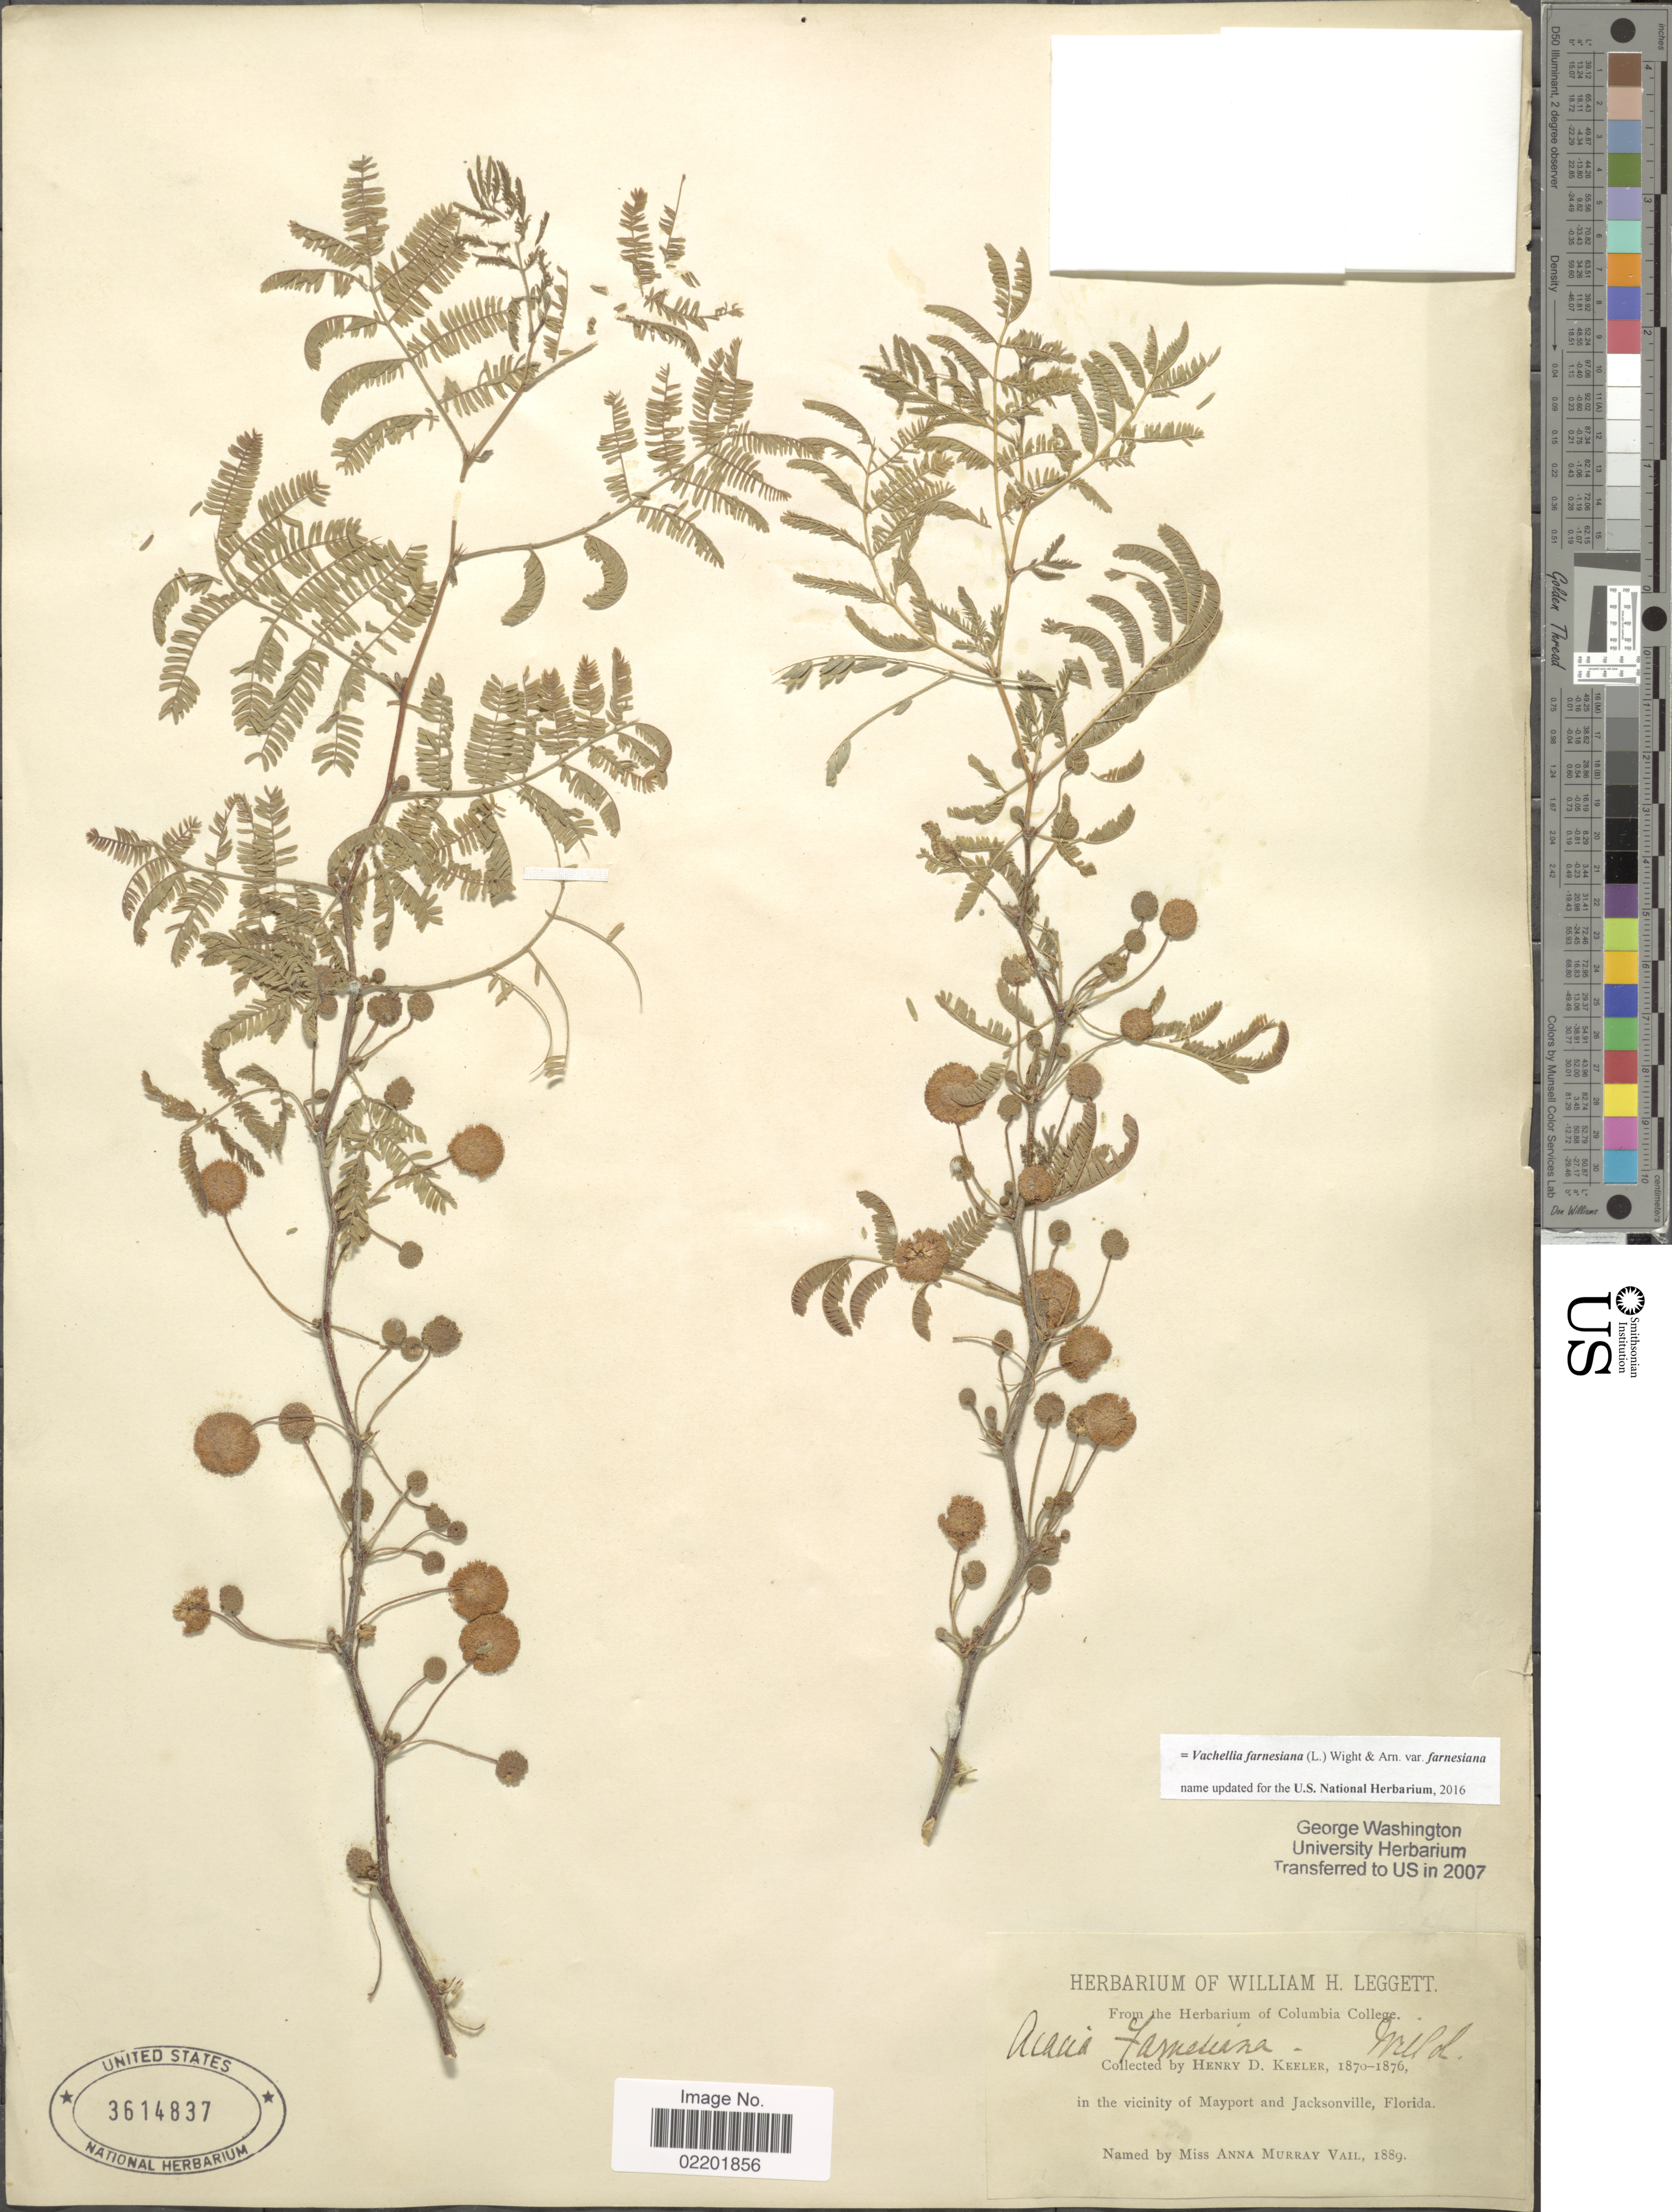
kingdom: Plantae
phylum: Tracheophyta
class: Magnoliopsida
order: Fabales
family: Fabaceae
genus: Vachellia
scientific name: Vachellia farnesiana var. farnesiana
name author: (L.) Wight & Arn.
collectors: H. Keeler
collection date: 1870/1876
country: United States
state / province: Florida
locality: Viicnity of Mayport and Jacksonville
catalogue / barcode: US 3614837